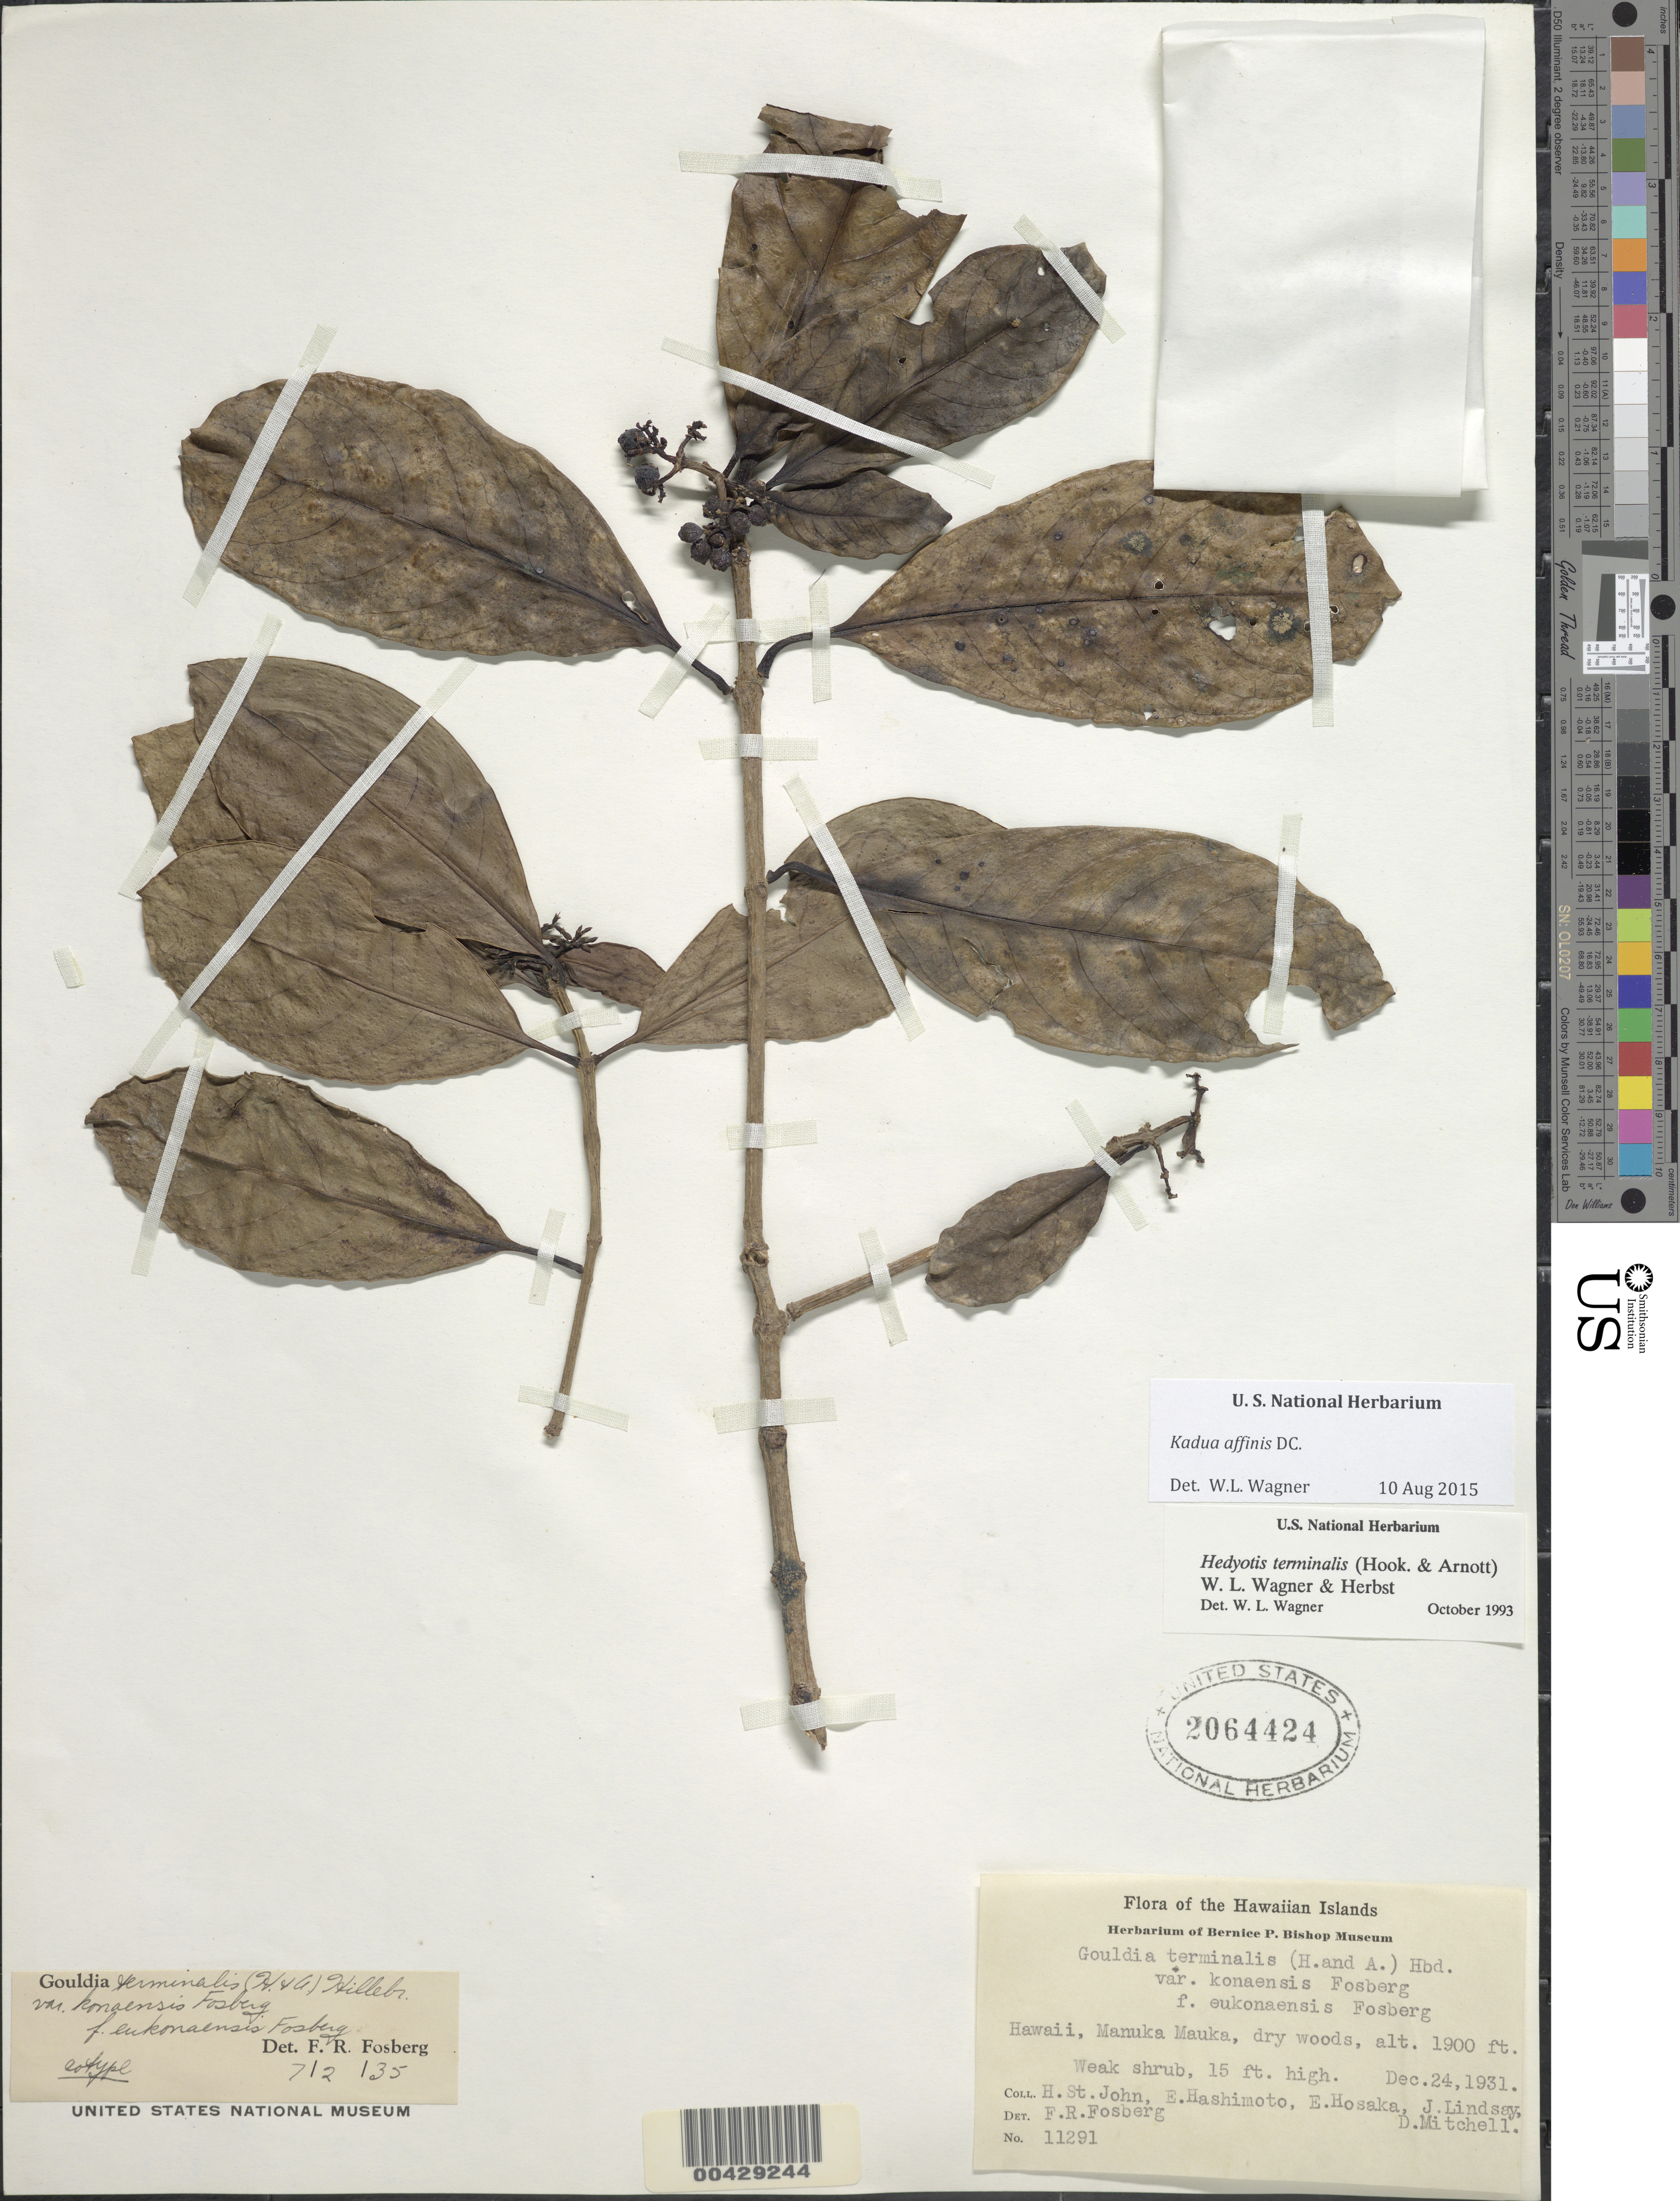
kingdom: Plantae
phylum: Tracheophyta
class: Magnoliopsida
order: Gentianales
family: Rubiaceae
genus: Kadua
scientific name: Kadua affinis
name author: DC.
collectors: H. St. John, E. Hashimoto, E. Hosaka & J. Lindsay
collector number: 11291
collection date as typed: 24 Dec 1931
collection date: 1931-12-24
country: United States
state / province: Hawaii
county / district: Kauai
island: Kaua'i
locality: Manuka Mauka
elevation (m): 579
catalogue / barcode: US 2064424